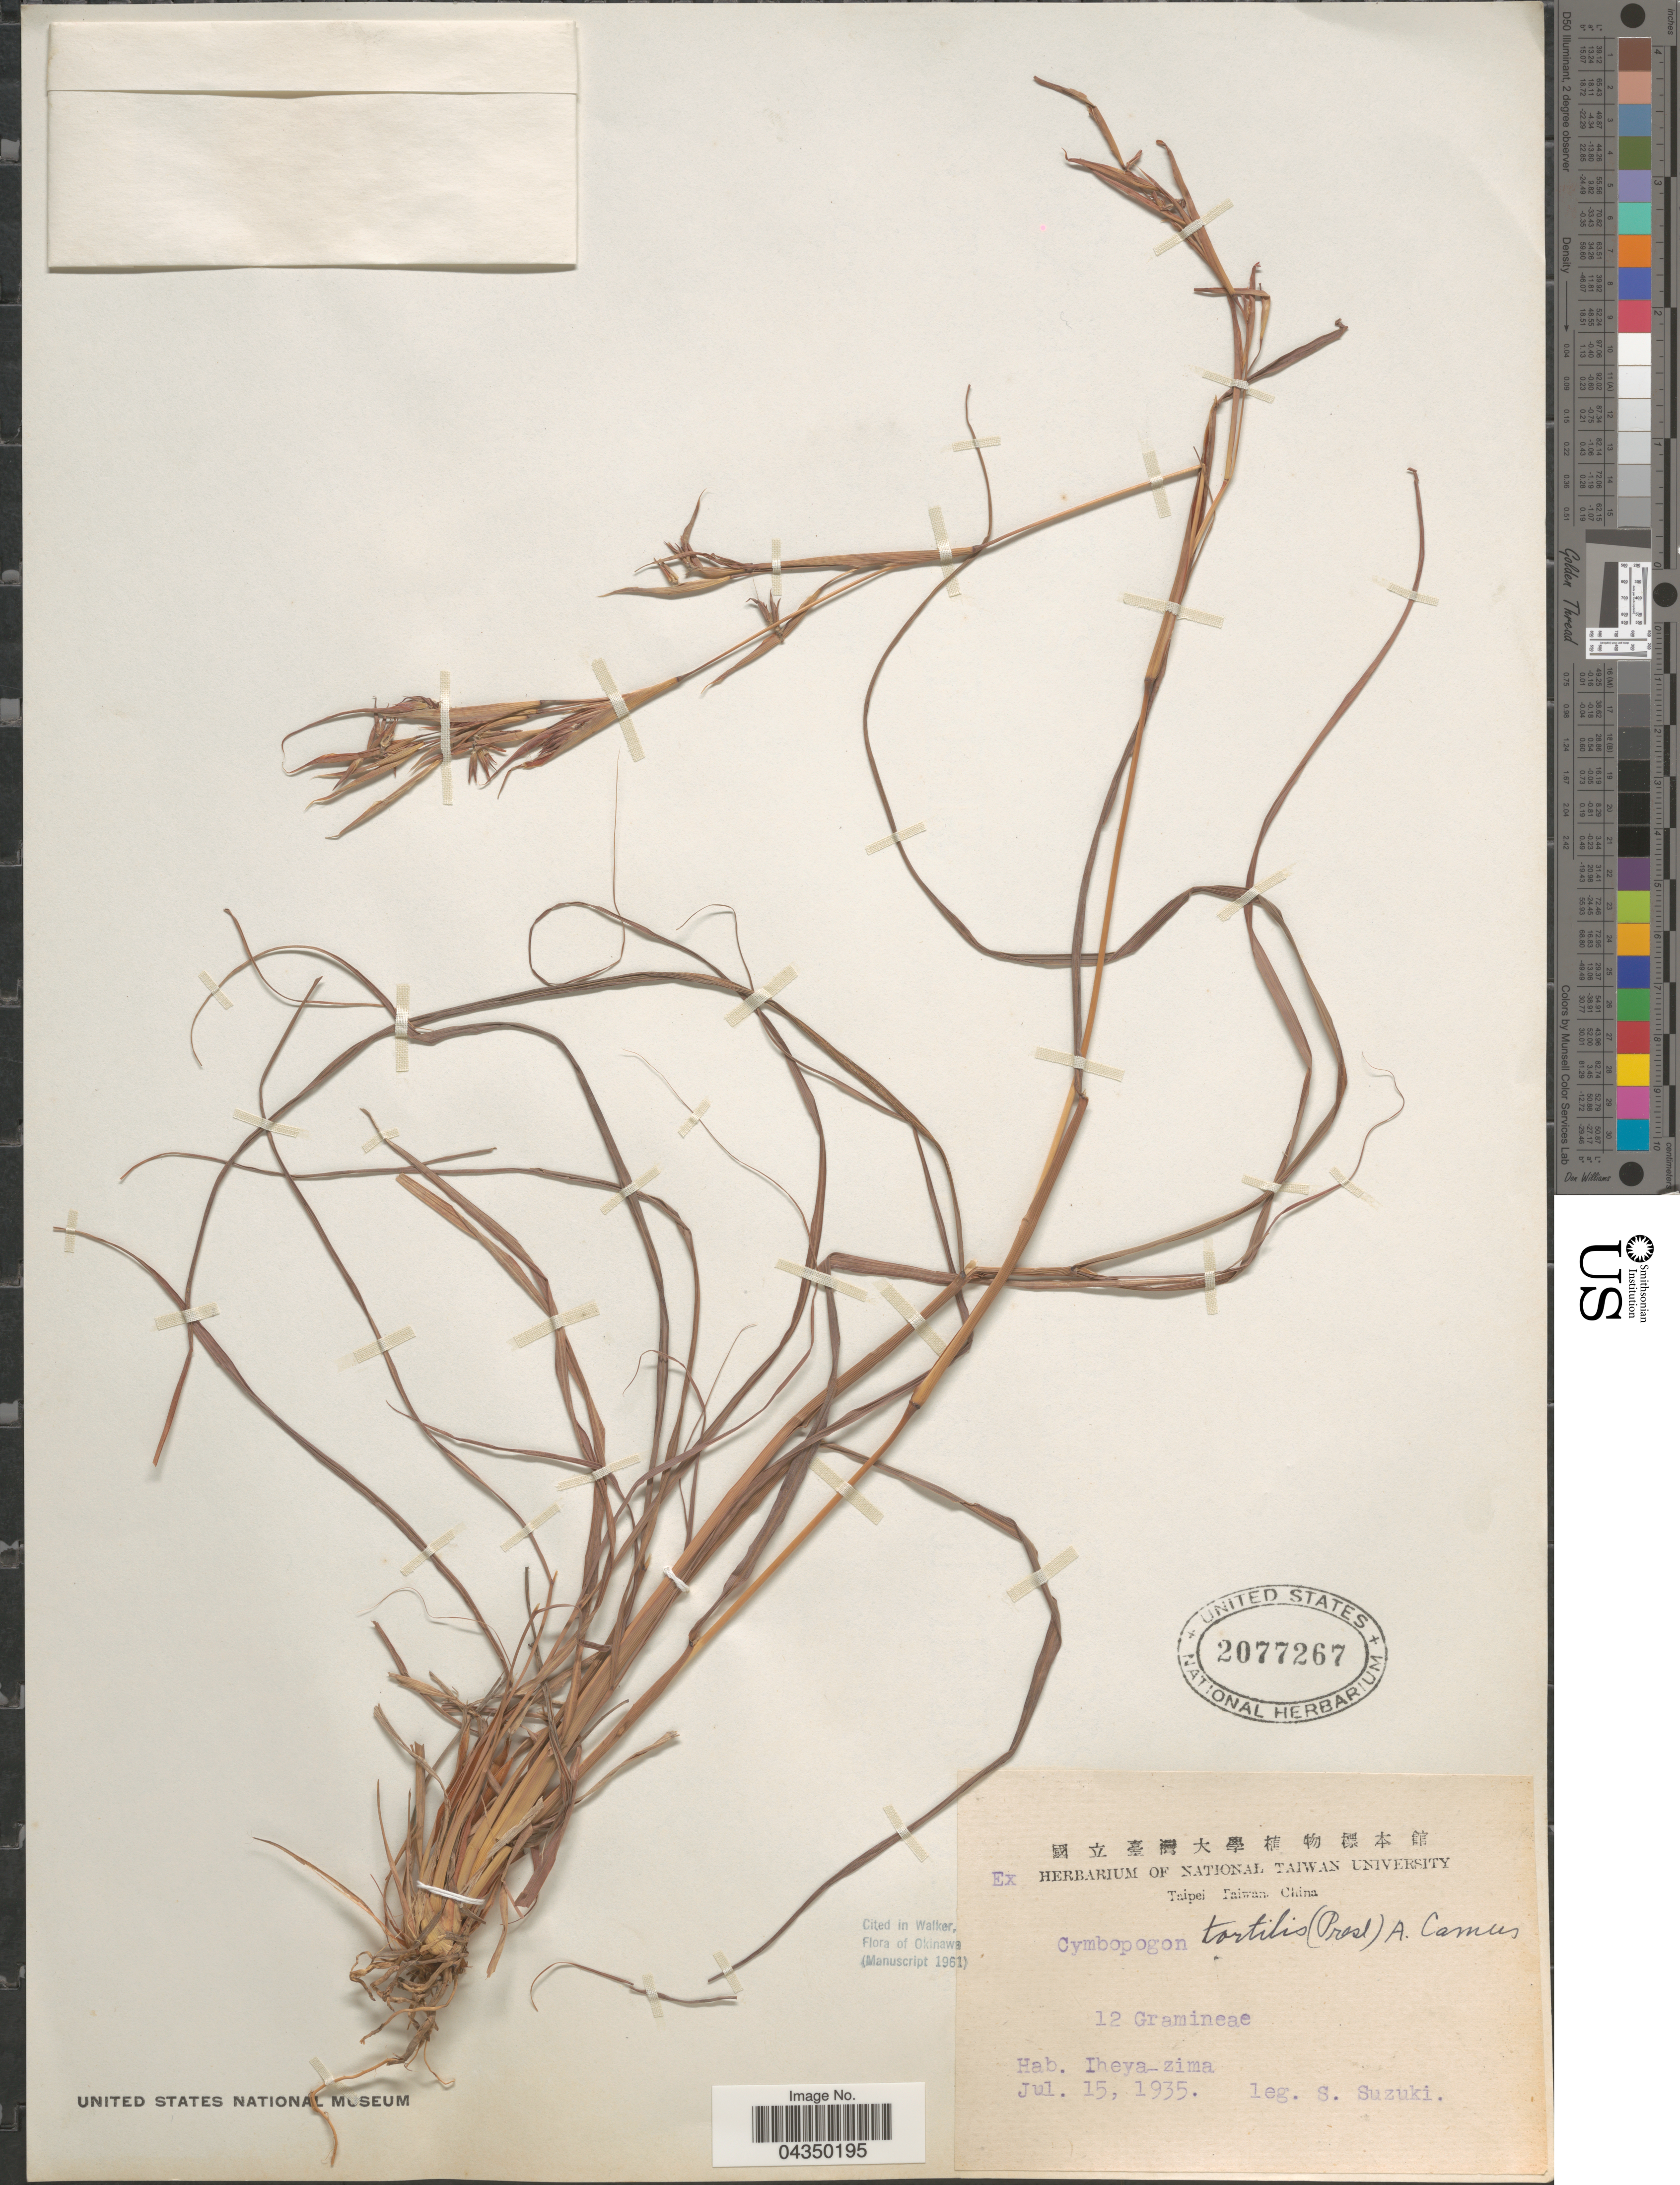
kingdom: Plantae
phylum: Tracheophyta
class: Liliopsida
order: Poales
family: Poaceae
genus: Cymbopogon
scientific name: Cymbopogon tortilis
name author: (J. Presl) A. Camus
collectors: S. Suzuki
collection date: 1935-07-15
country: Japan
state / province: Okinawa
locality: Iheya-zima.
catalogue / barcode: US 2077267